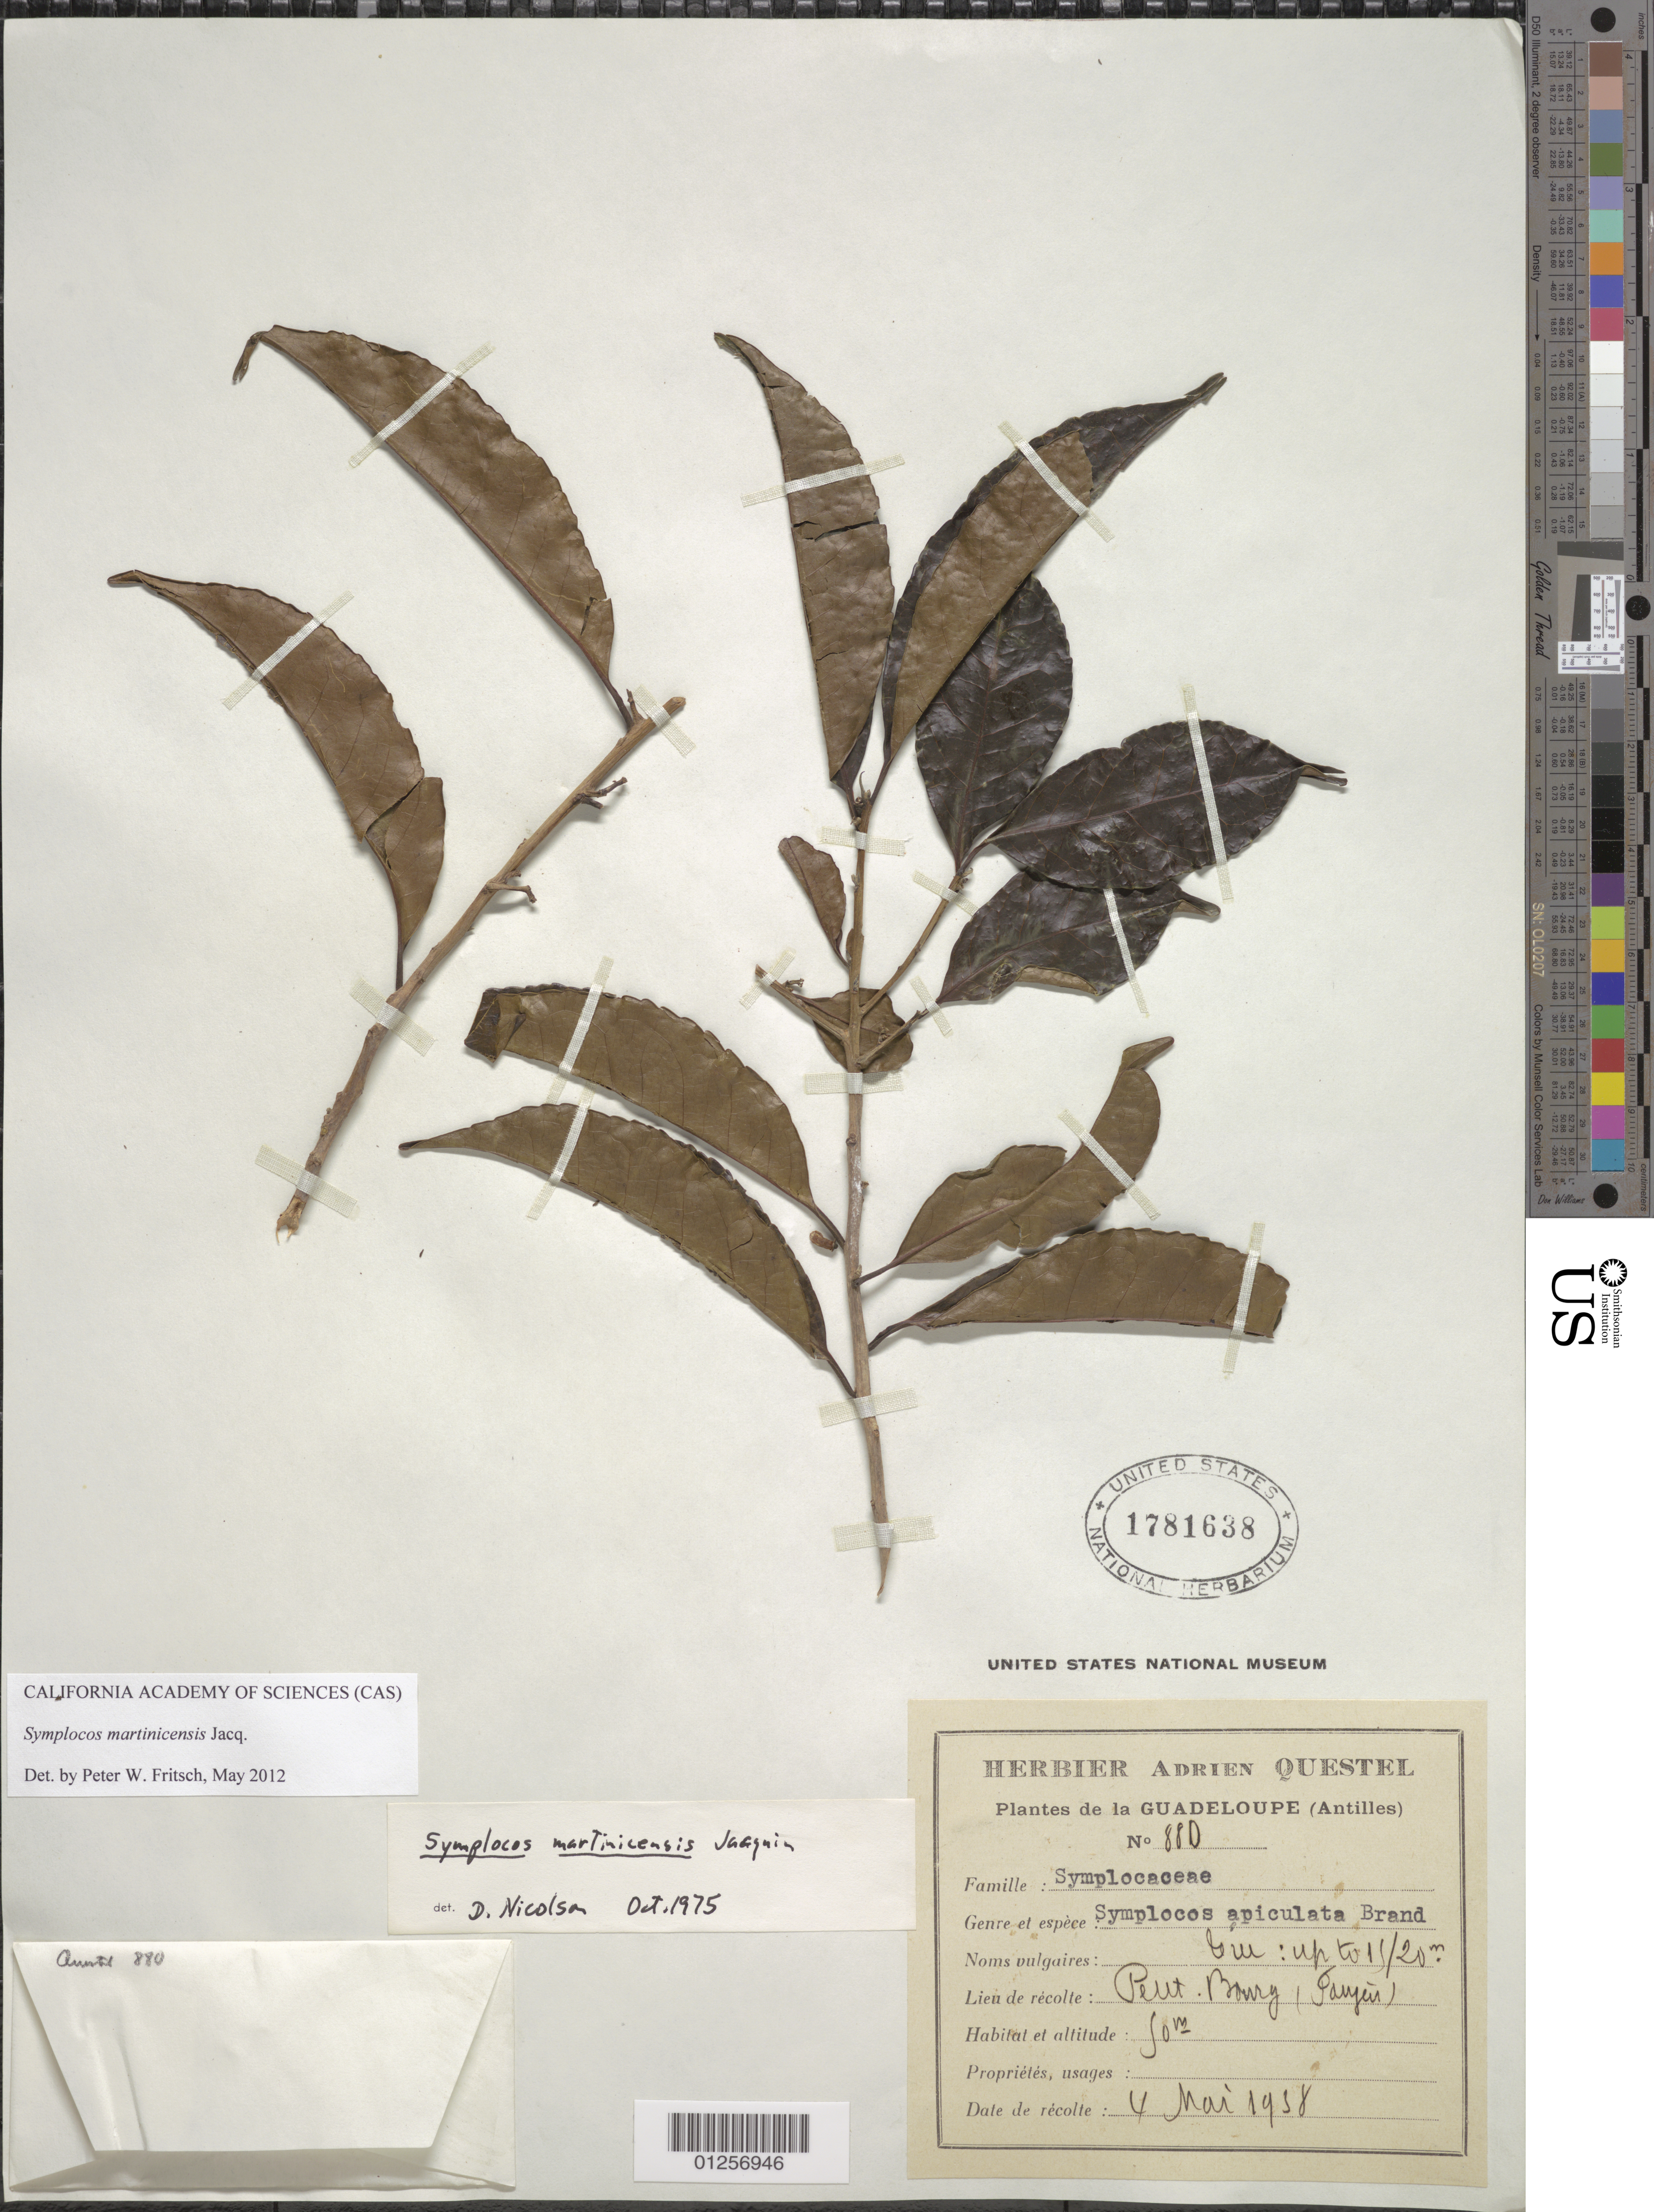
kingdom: Plantae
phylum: Tracheophyta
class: Magnoliopsida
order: Ericales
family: Symplocaceae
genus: Symplocos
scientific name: Symplocos martinicensis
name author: Jacq.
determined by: Fritsch, Peter W.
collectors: A. Questel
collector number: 880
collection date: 1938-05-04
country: Guadeloupe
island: Basse-Terre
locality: Petit Bourg.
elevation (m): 50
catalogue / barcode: US 1781638